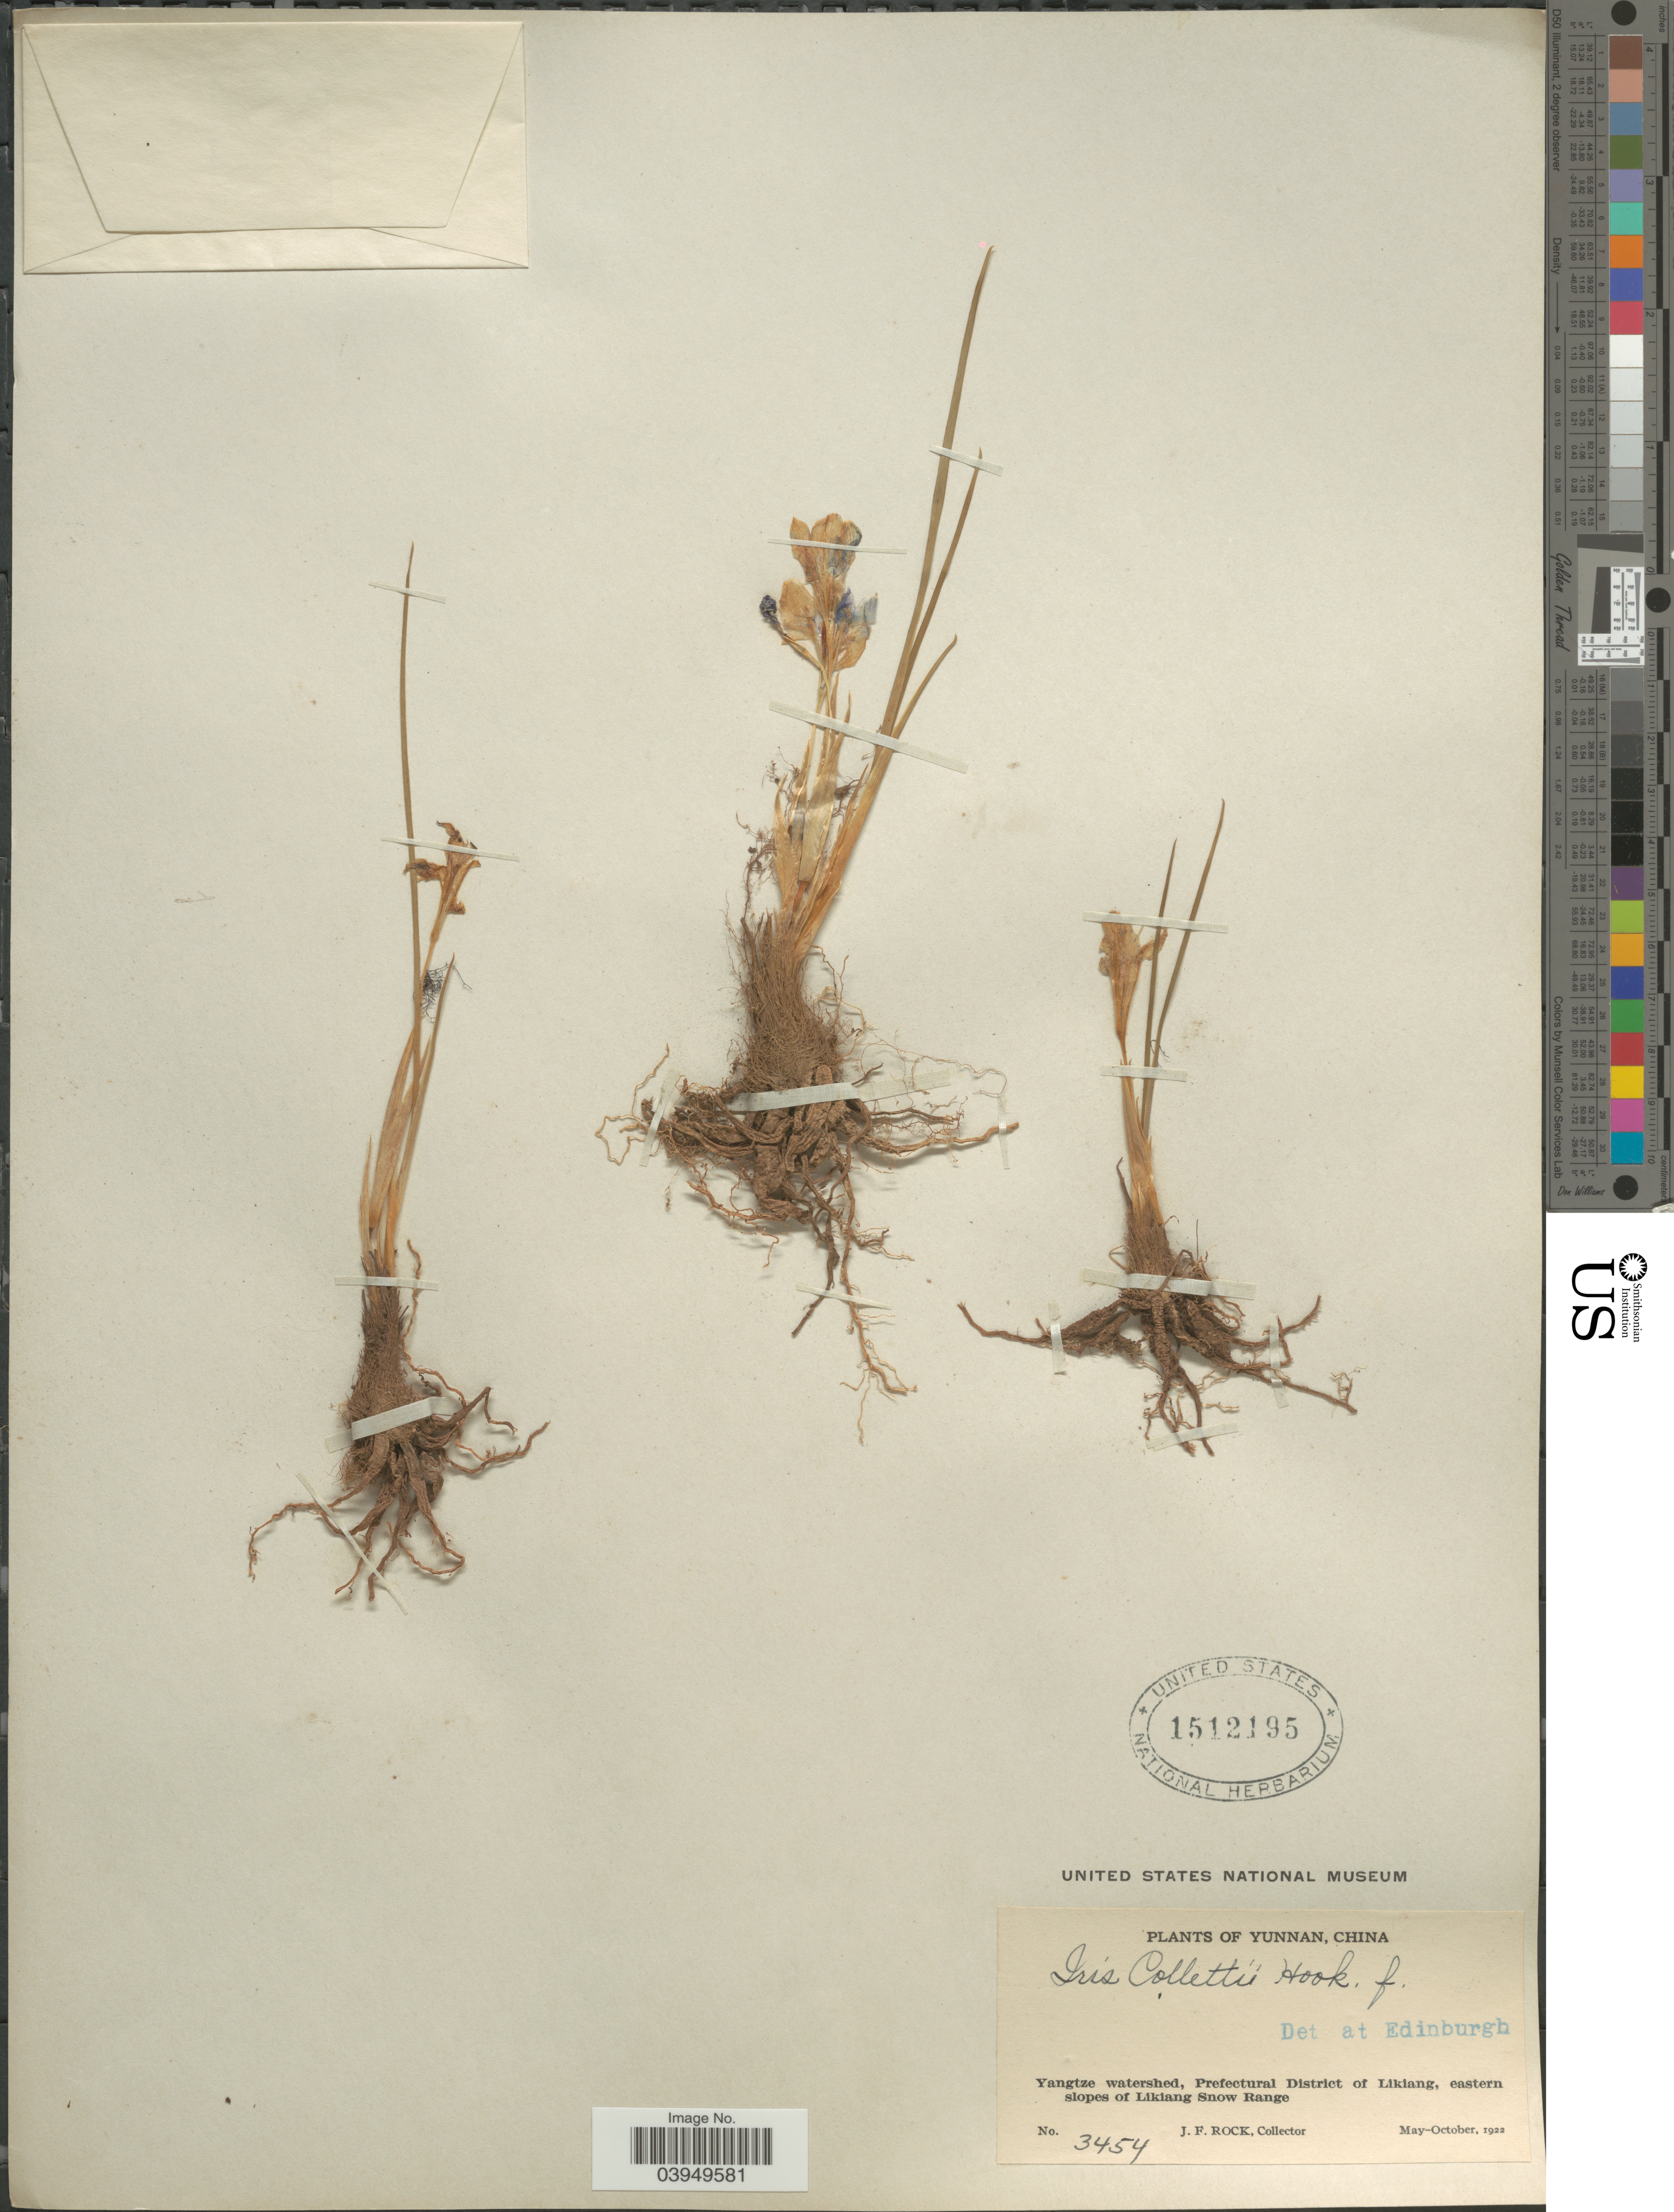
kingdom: Plantae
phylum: Tracheophyta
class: Liliopsida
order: Asparagales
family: Iridaceae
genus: Iris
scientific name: Iris collettii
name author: Hook. f.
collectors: J. Rock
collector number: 3454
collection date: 1922-05/1922-10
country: China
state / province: Yunnan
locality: Yangtze watershed, Prefectural District of Likiang, eastern slopes of Likiang Snow Range.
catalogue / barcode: US 1512195